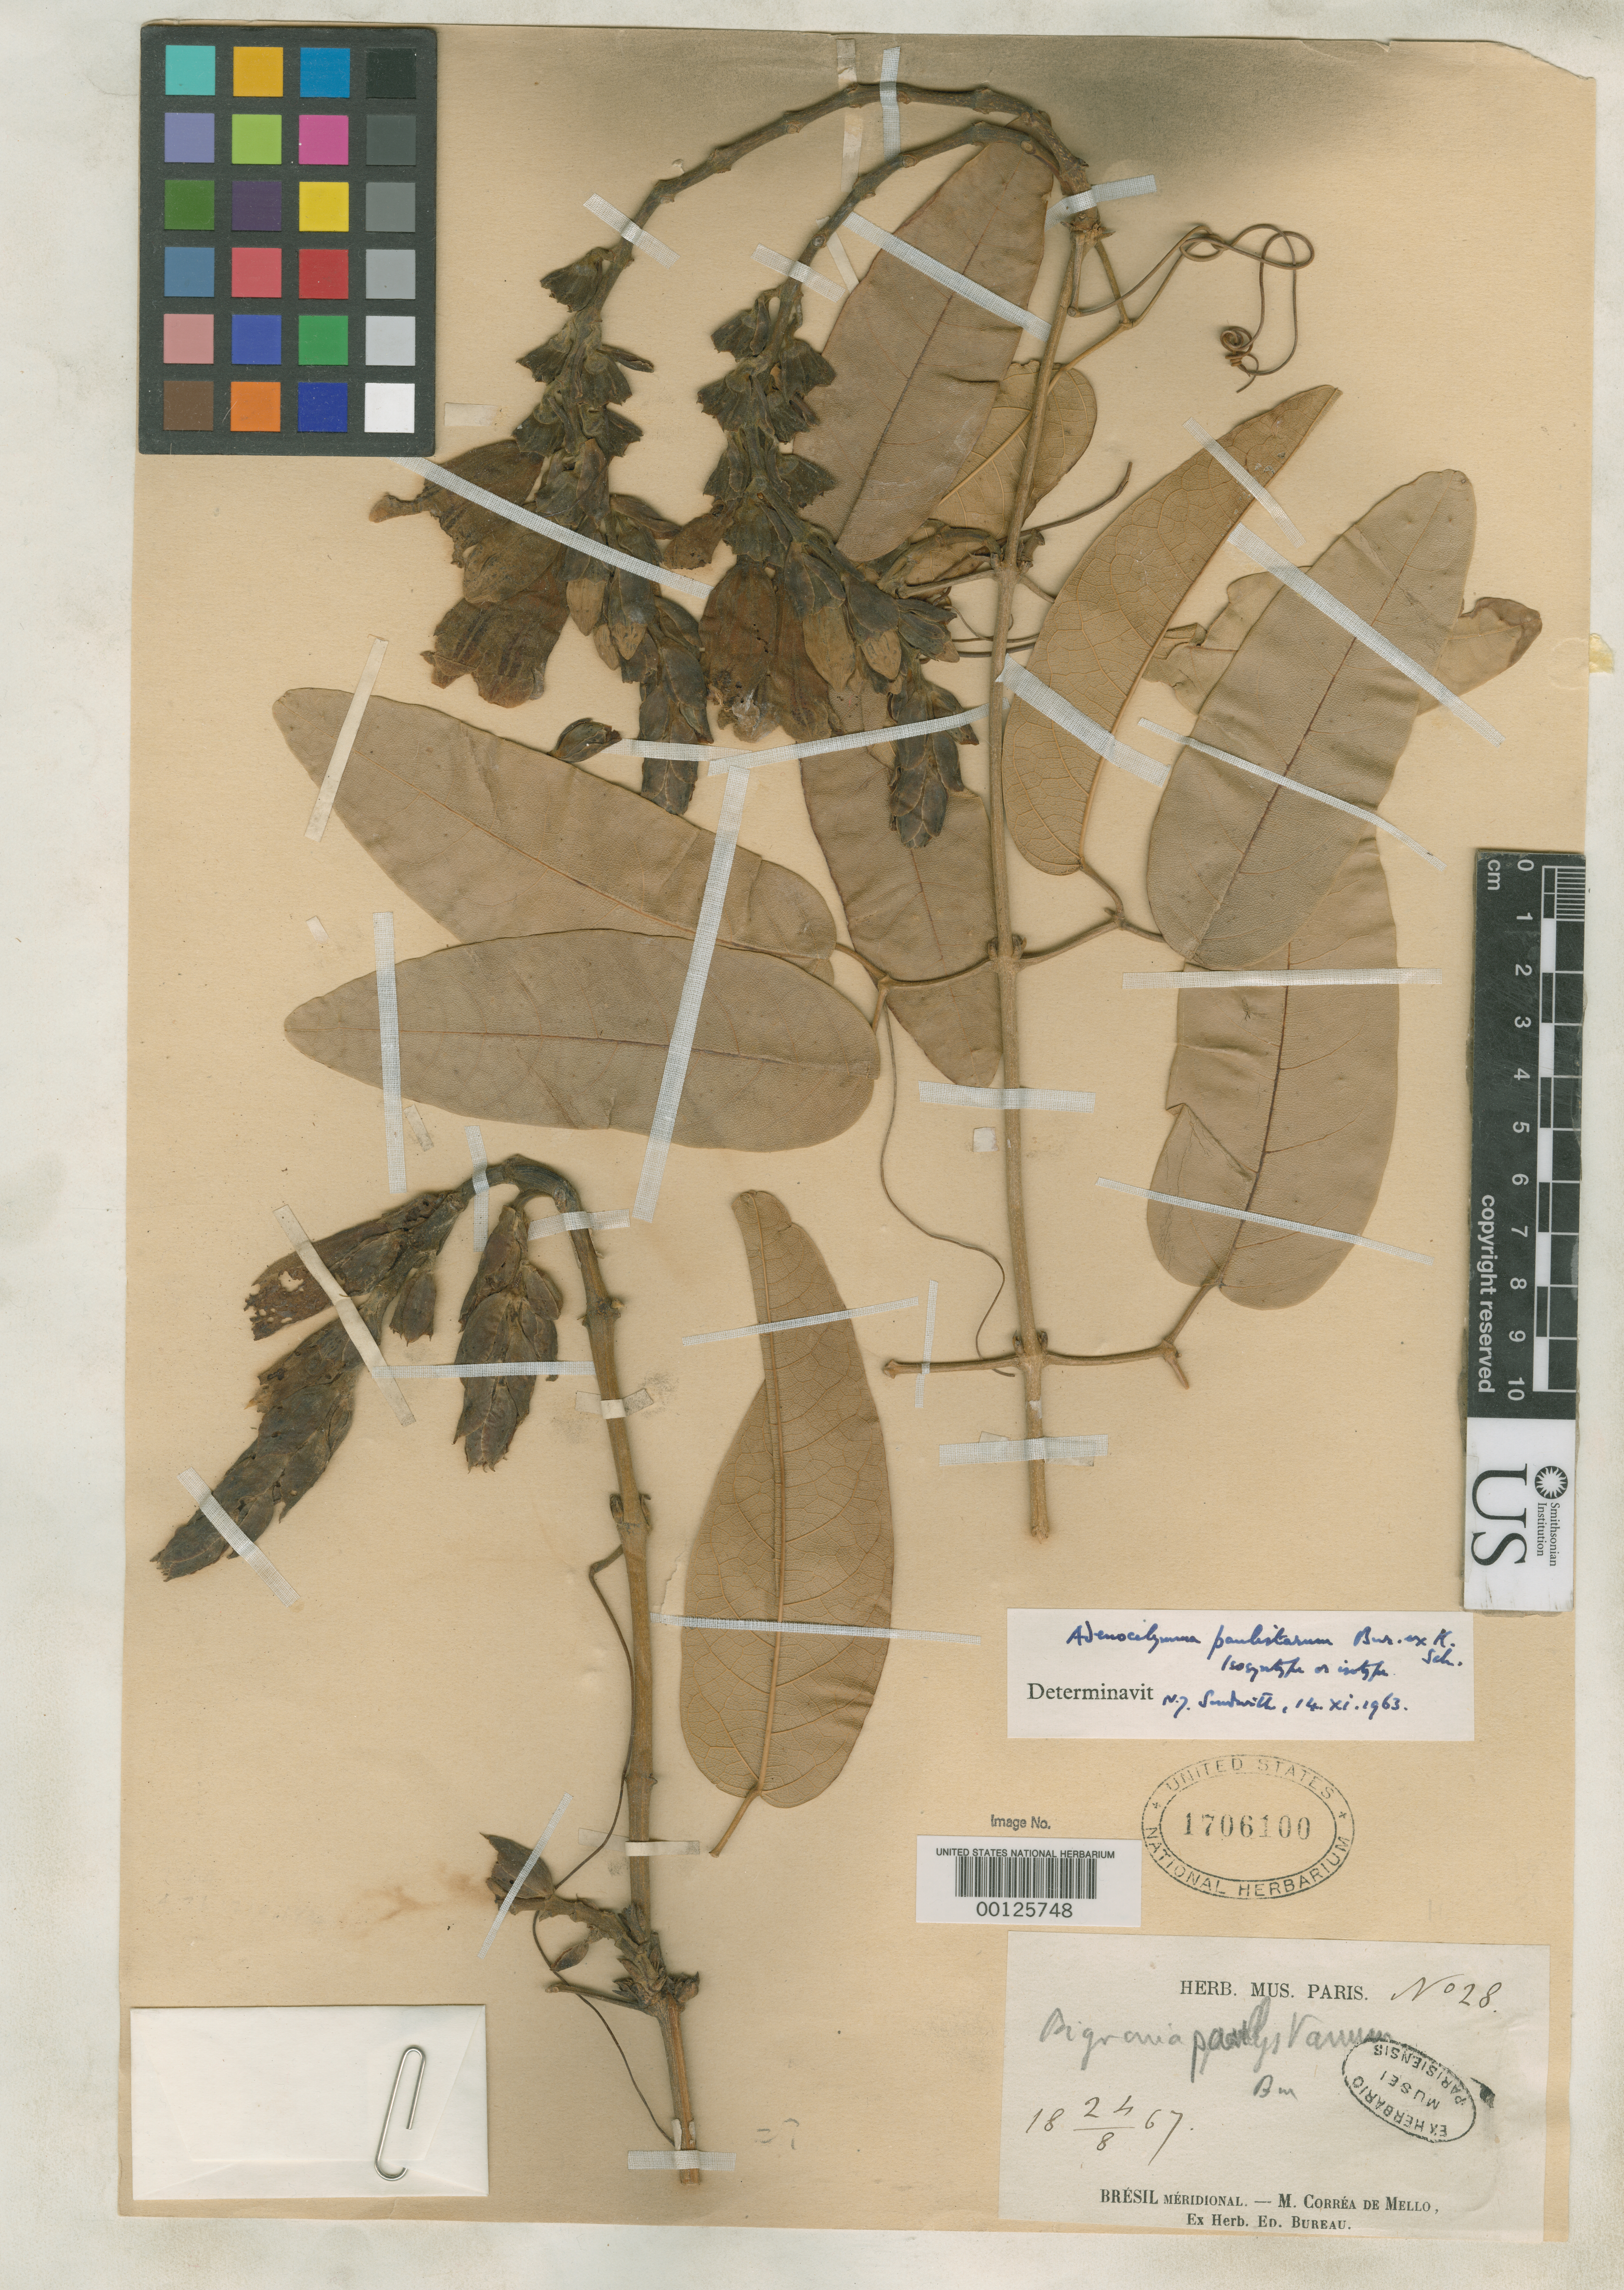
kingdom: Plantae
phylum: Tracheophyta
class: Magnoliopsida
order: Lamiales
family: Bignoniaceae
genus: Adenocalymma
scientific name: Adenocalymma paulistarum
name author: Bureau ex K. Schum. in Engl. & Prantl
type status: Type Material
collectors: J. Correa de Mello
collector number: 28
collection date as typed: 24 Aug 1867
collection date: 1867-08-24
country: Brazil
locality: Southern (part).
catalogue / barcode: US 1706100